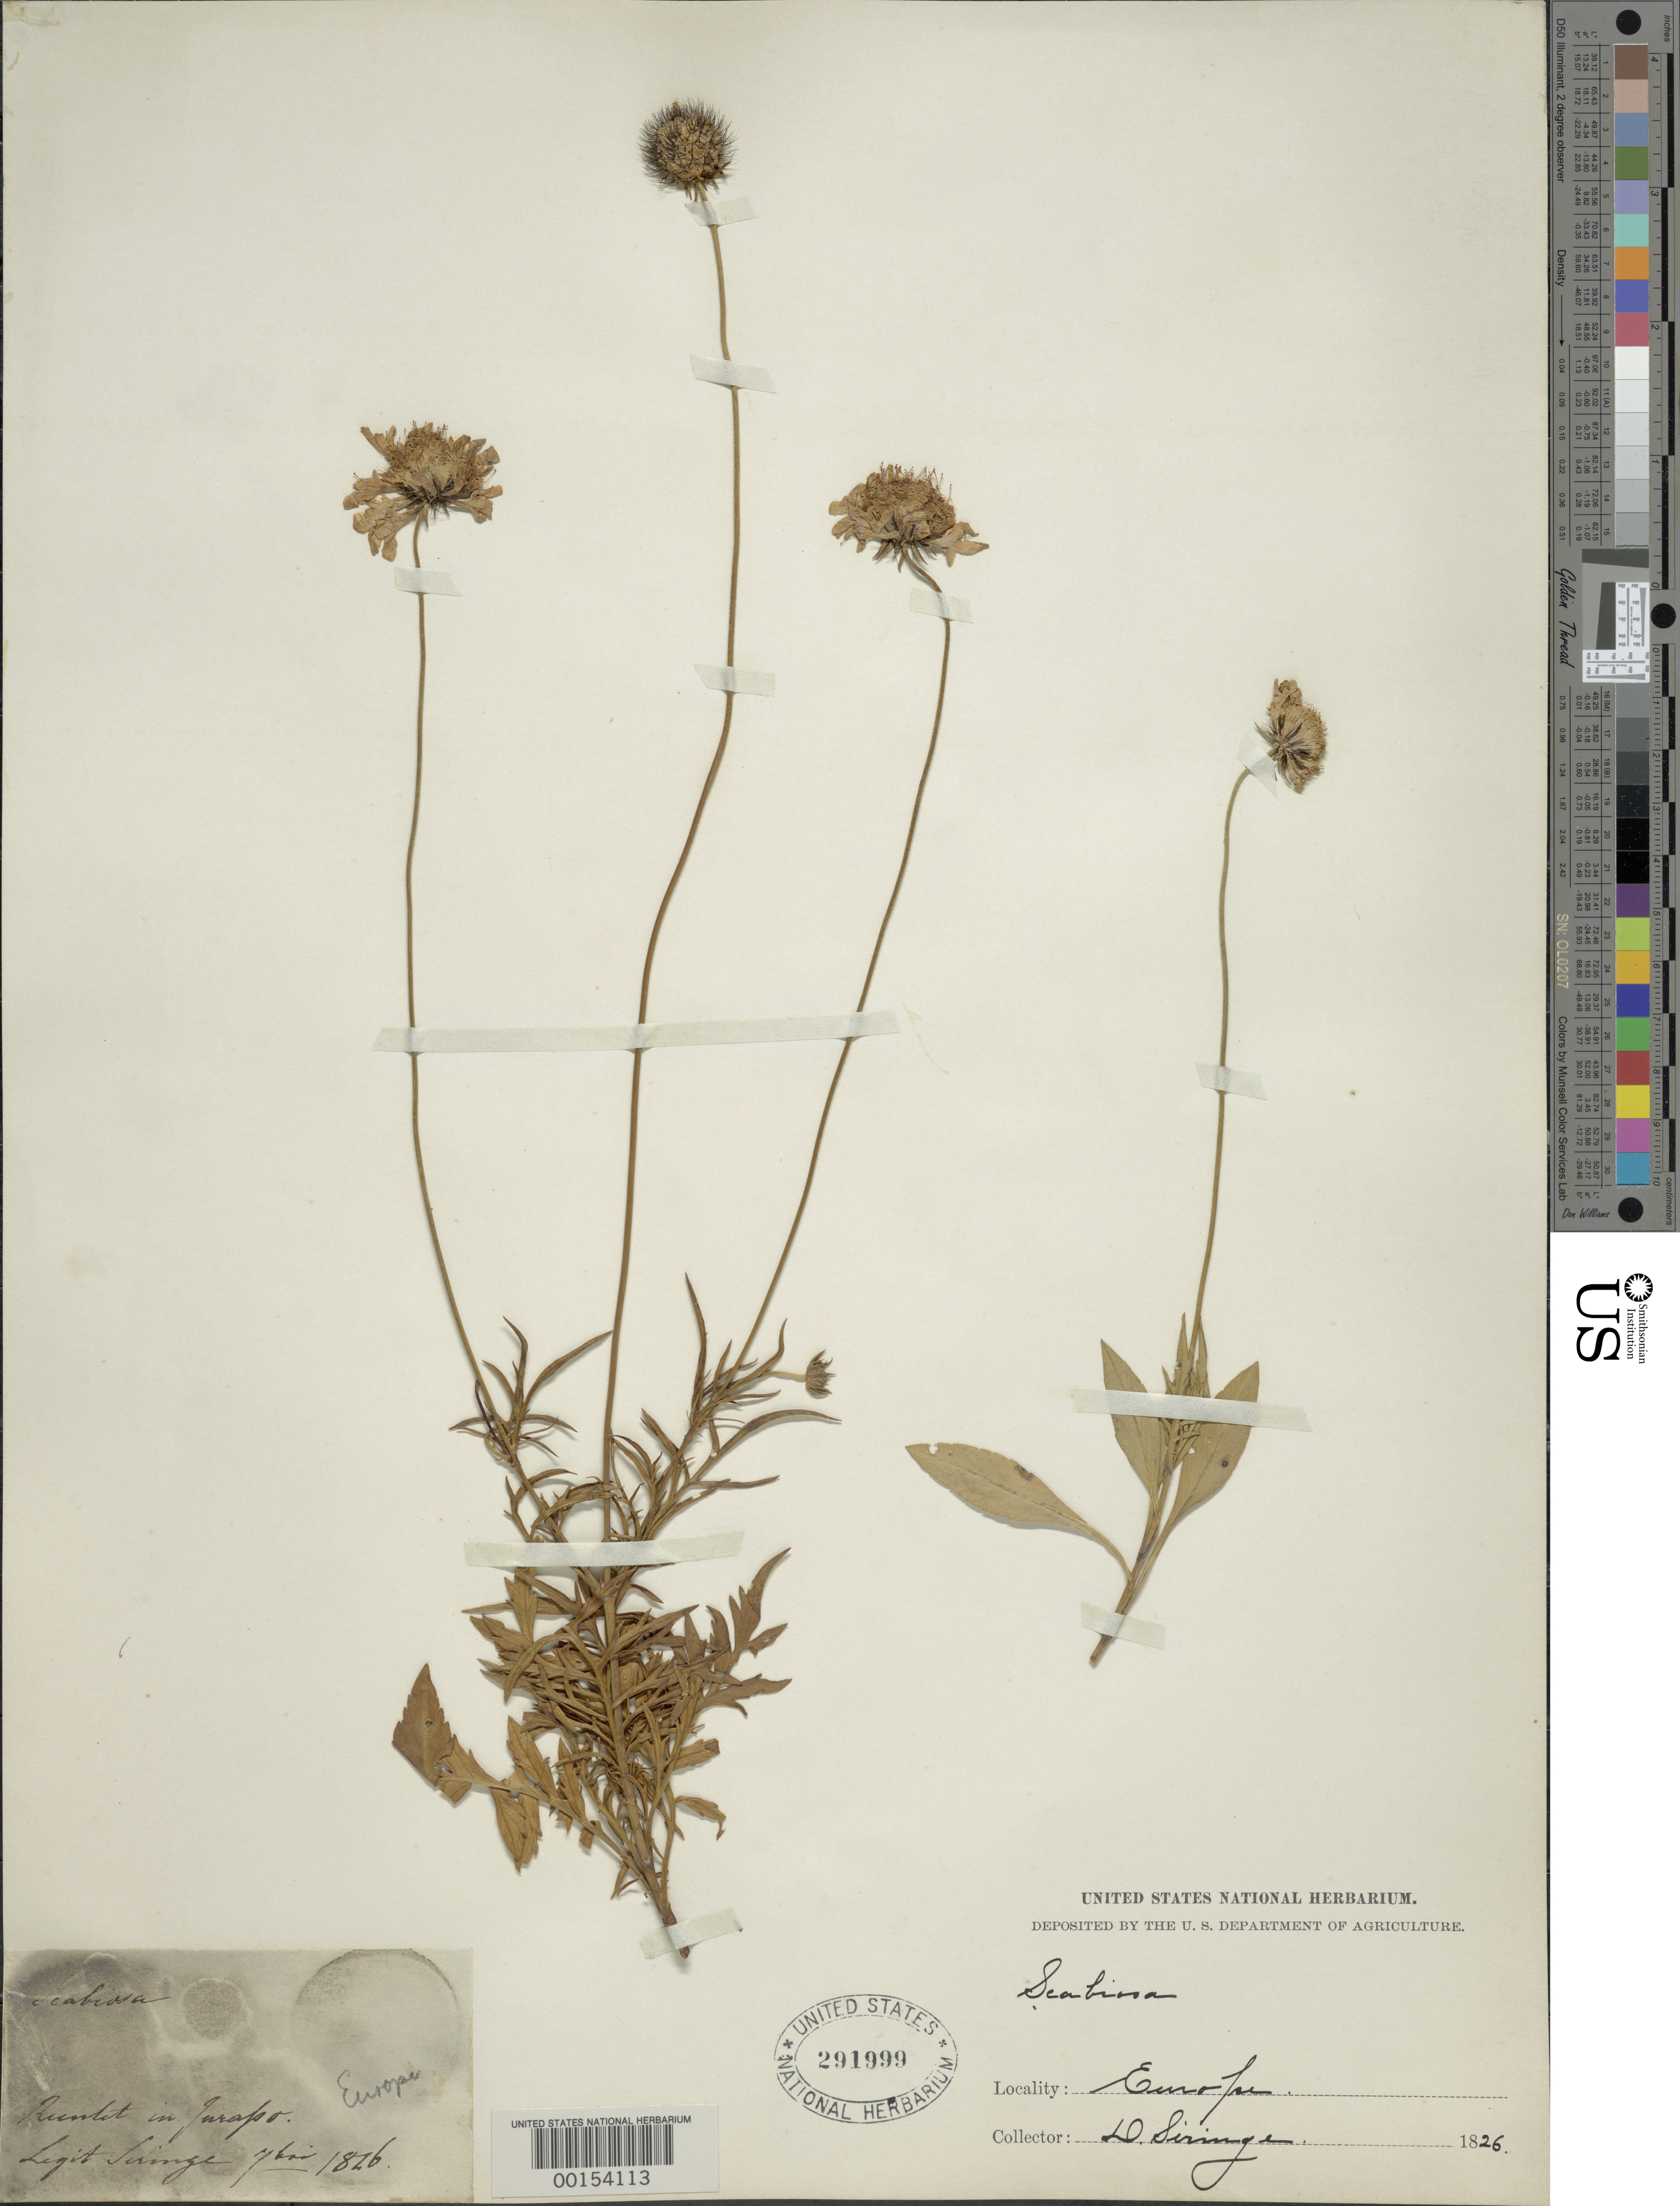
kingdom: Plantae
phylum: Tracheophyta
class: Magnoliopsida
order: Dipsacales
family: Caprifoliaceae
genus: Scabiosa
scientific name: Scabiosa sp.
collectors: D. Siringe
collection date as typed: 07 Jun 1826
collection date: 1826-06-07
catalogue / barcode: US 291999